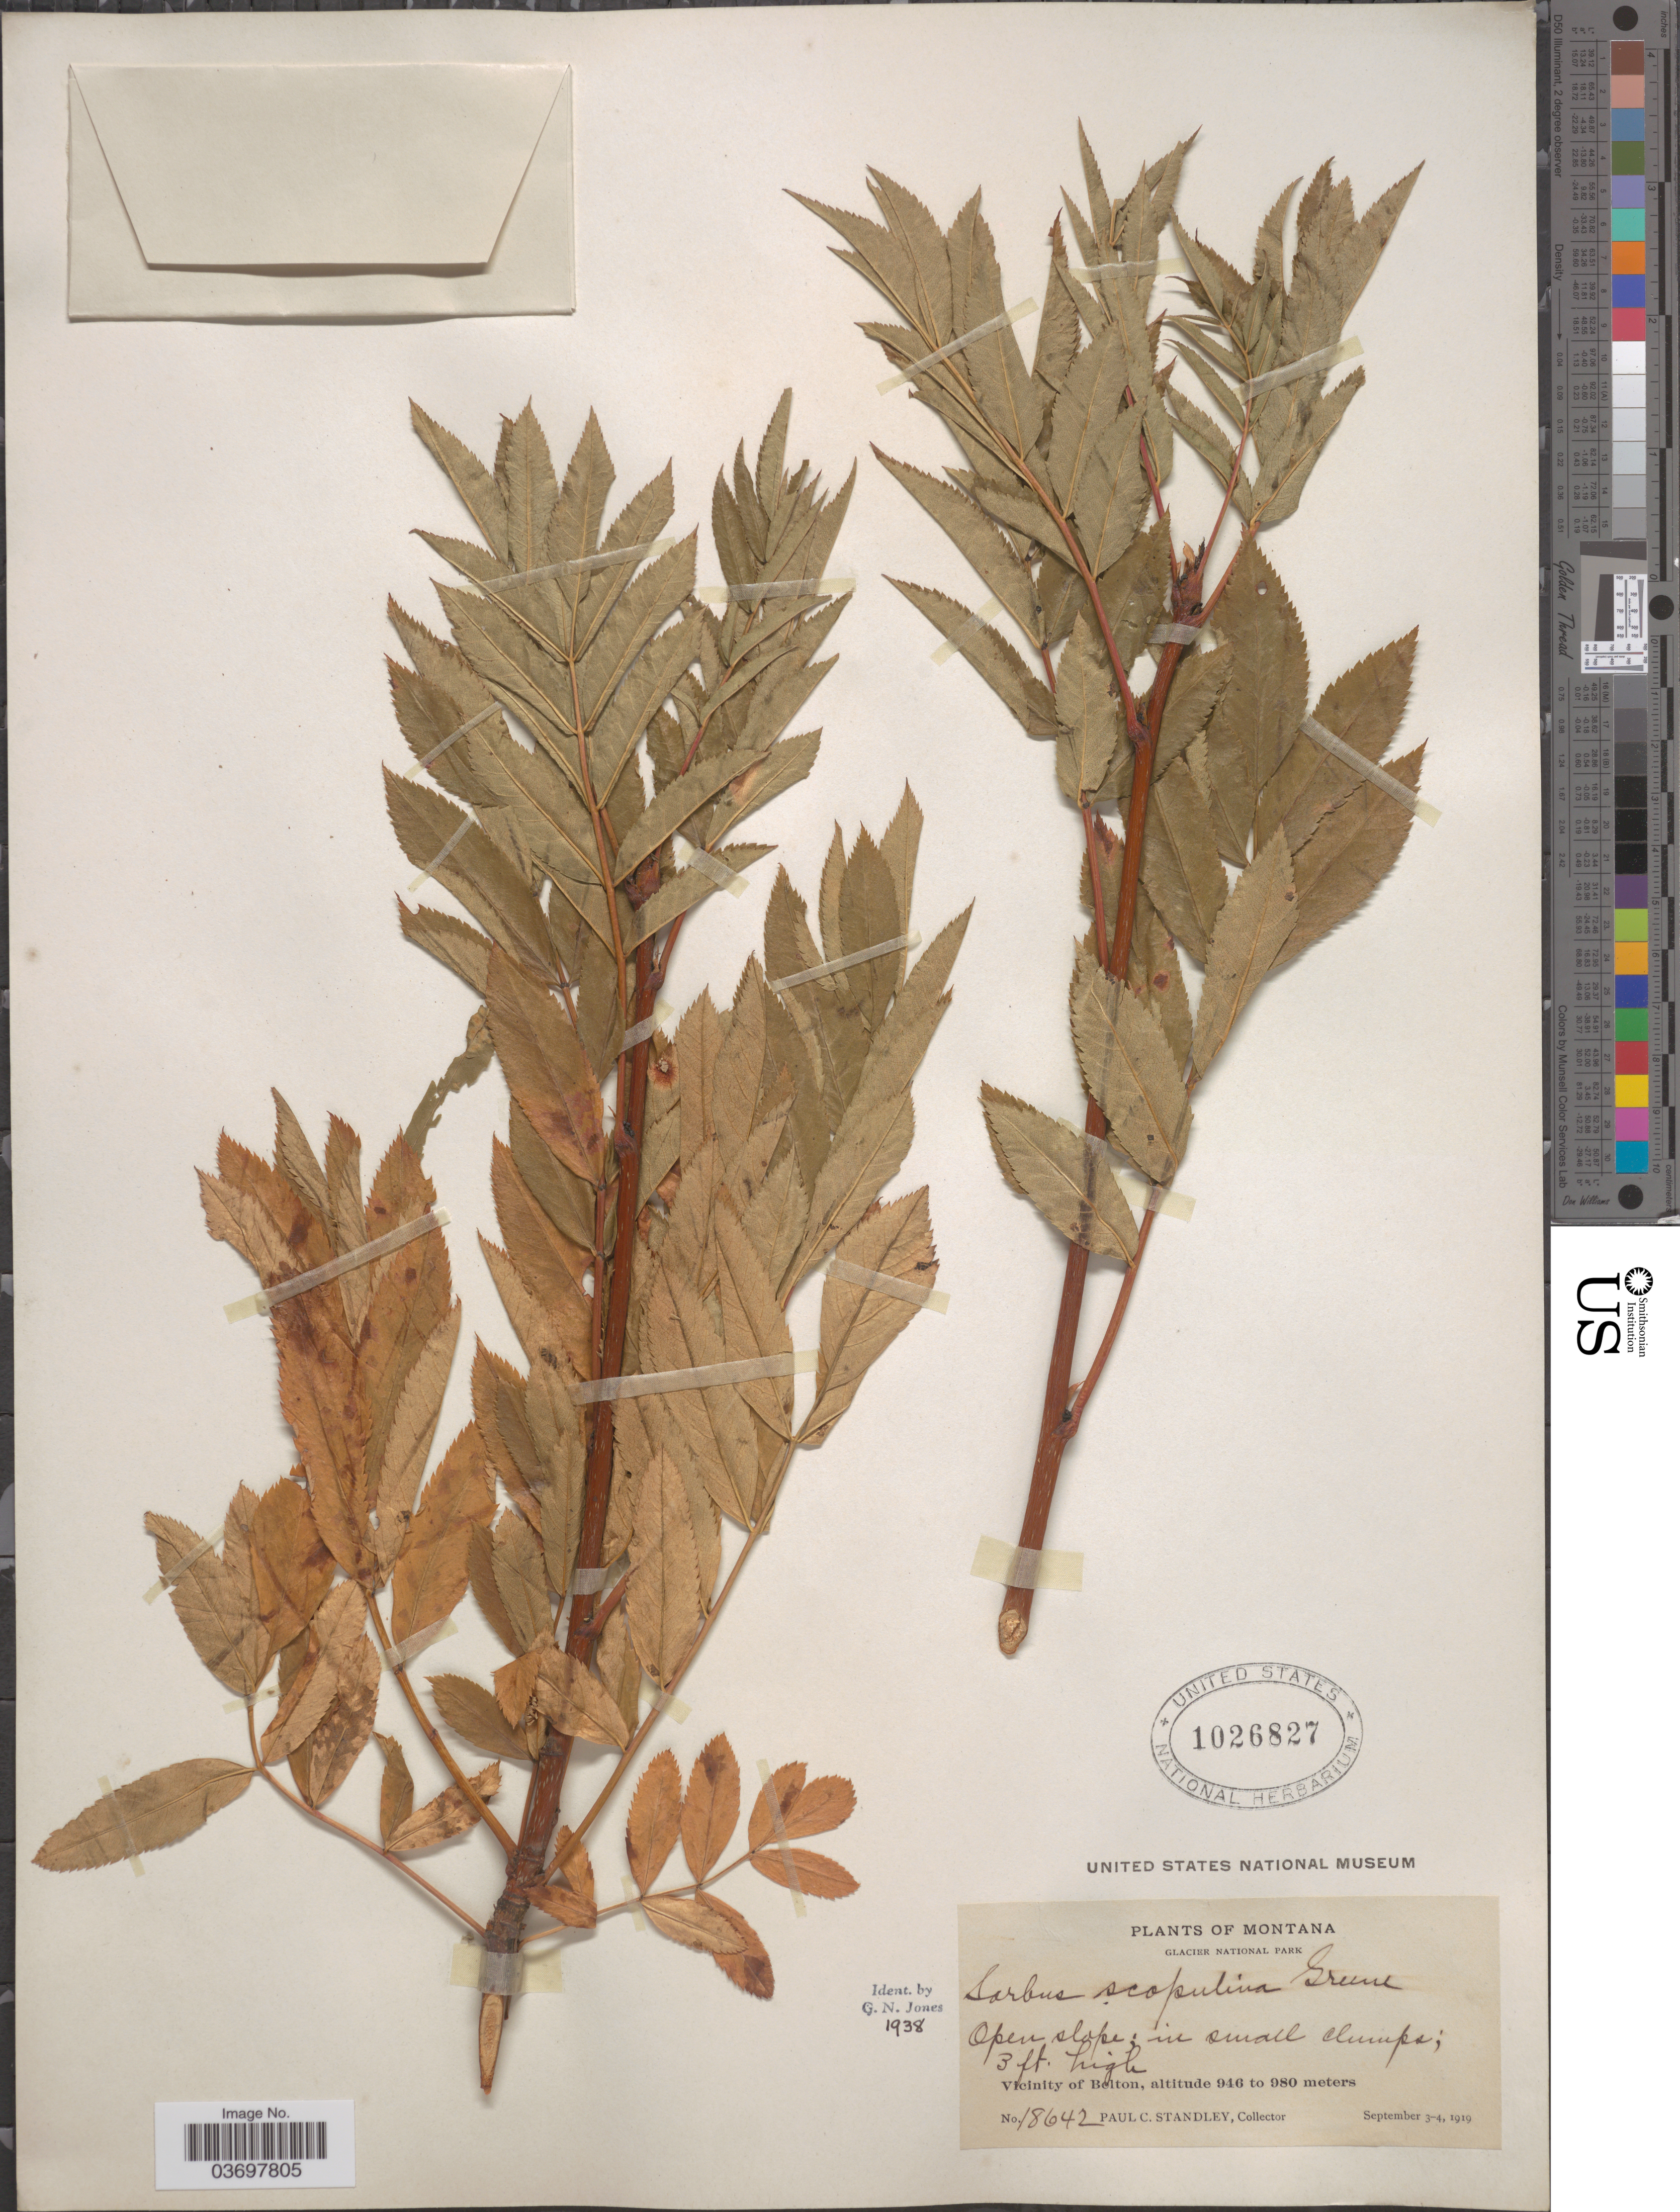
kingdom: Plantae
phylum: Tracheophyta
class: Magnoliopsida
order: Rosales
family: Rosaceae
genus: Sorbus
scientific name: Sorbus scopulina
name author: Greene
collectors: P. C. Standley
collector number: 18642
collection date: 1919-09-03/1919-09-04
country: United States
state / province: Montana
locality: Glacier National Park. Vicinity of Belton.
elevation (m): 946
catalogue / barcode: US 1026827